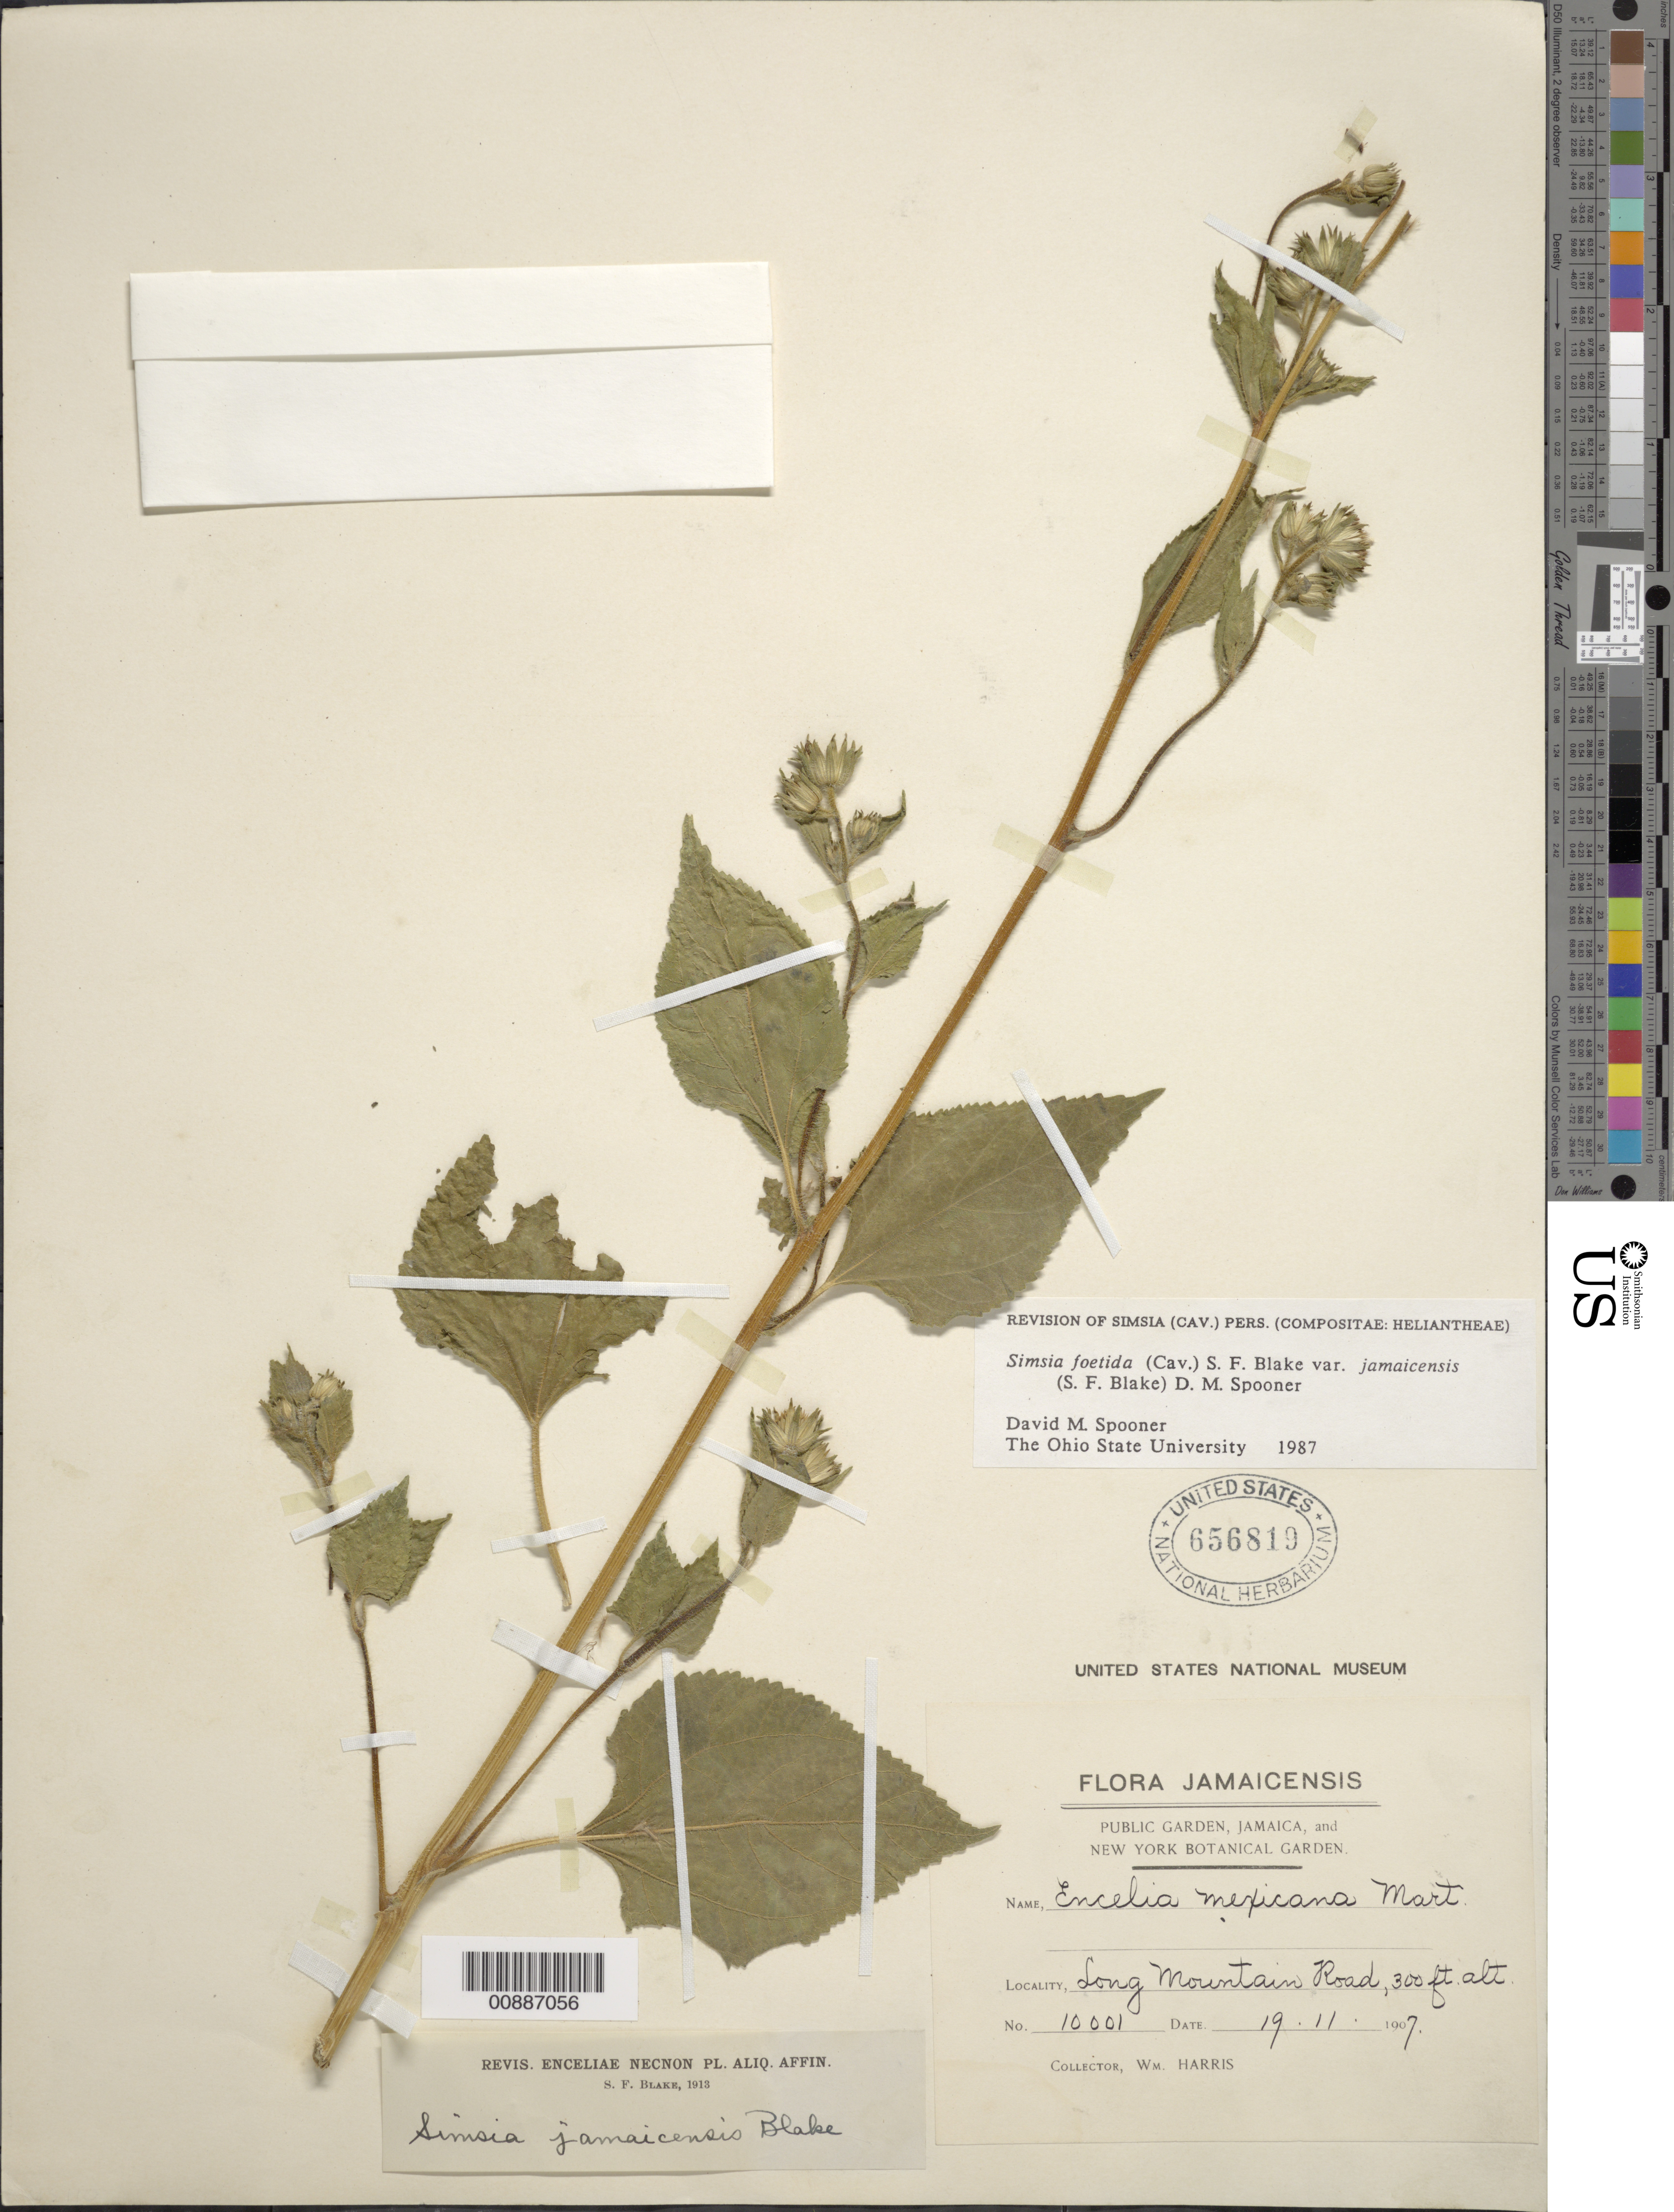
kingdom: Plantae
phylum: Tracheophyta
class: Magnoliopsida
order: Asterales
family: Asteraceae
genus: Simsia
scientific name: Simsia foetida var. jamaicensis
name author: (S.F. Blake) D.M. Spooner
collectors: W. H. Harris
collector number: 10001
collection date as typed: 19 Nov 1907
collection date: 1907-11-19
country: Jamaica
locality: Long Mountain Road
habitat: Along road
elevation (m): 91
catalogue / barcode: US 656819